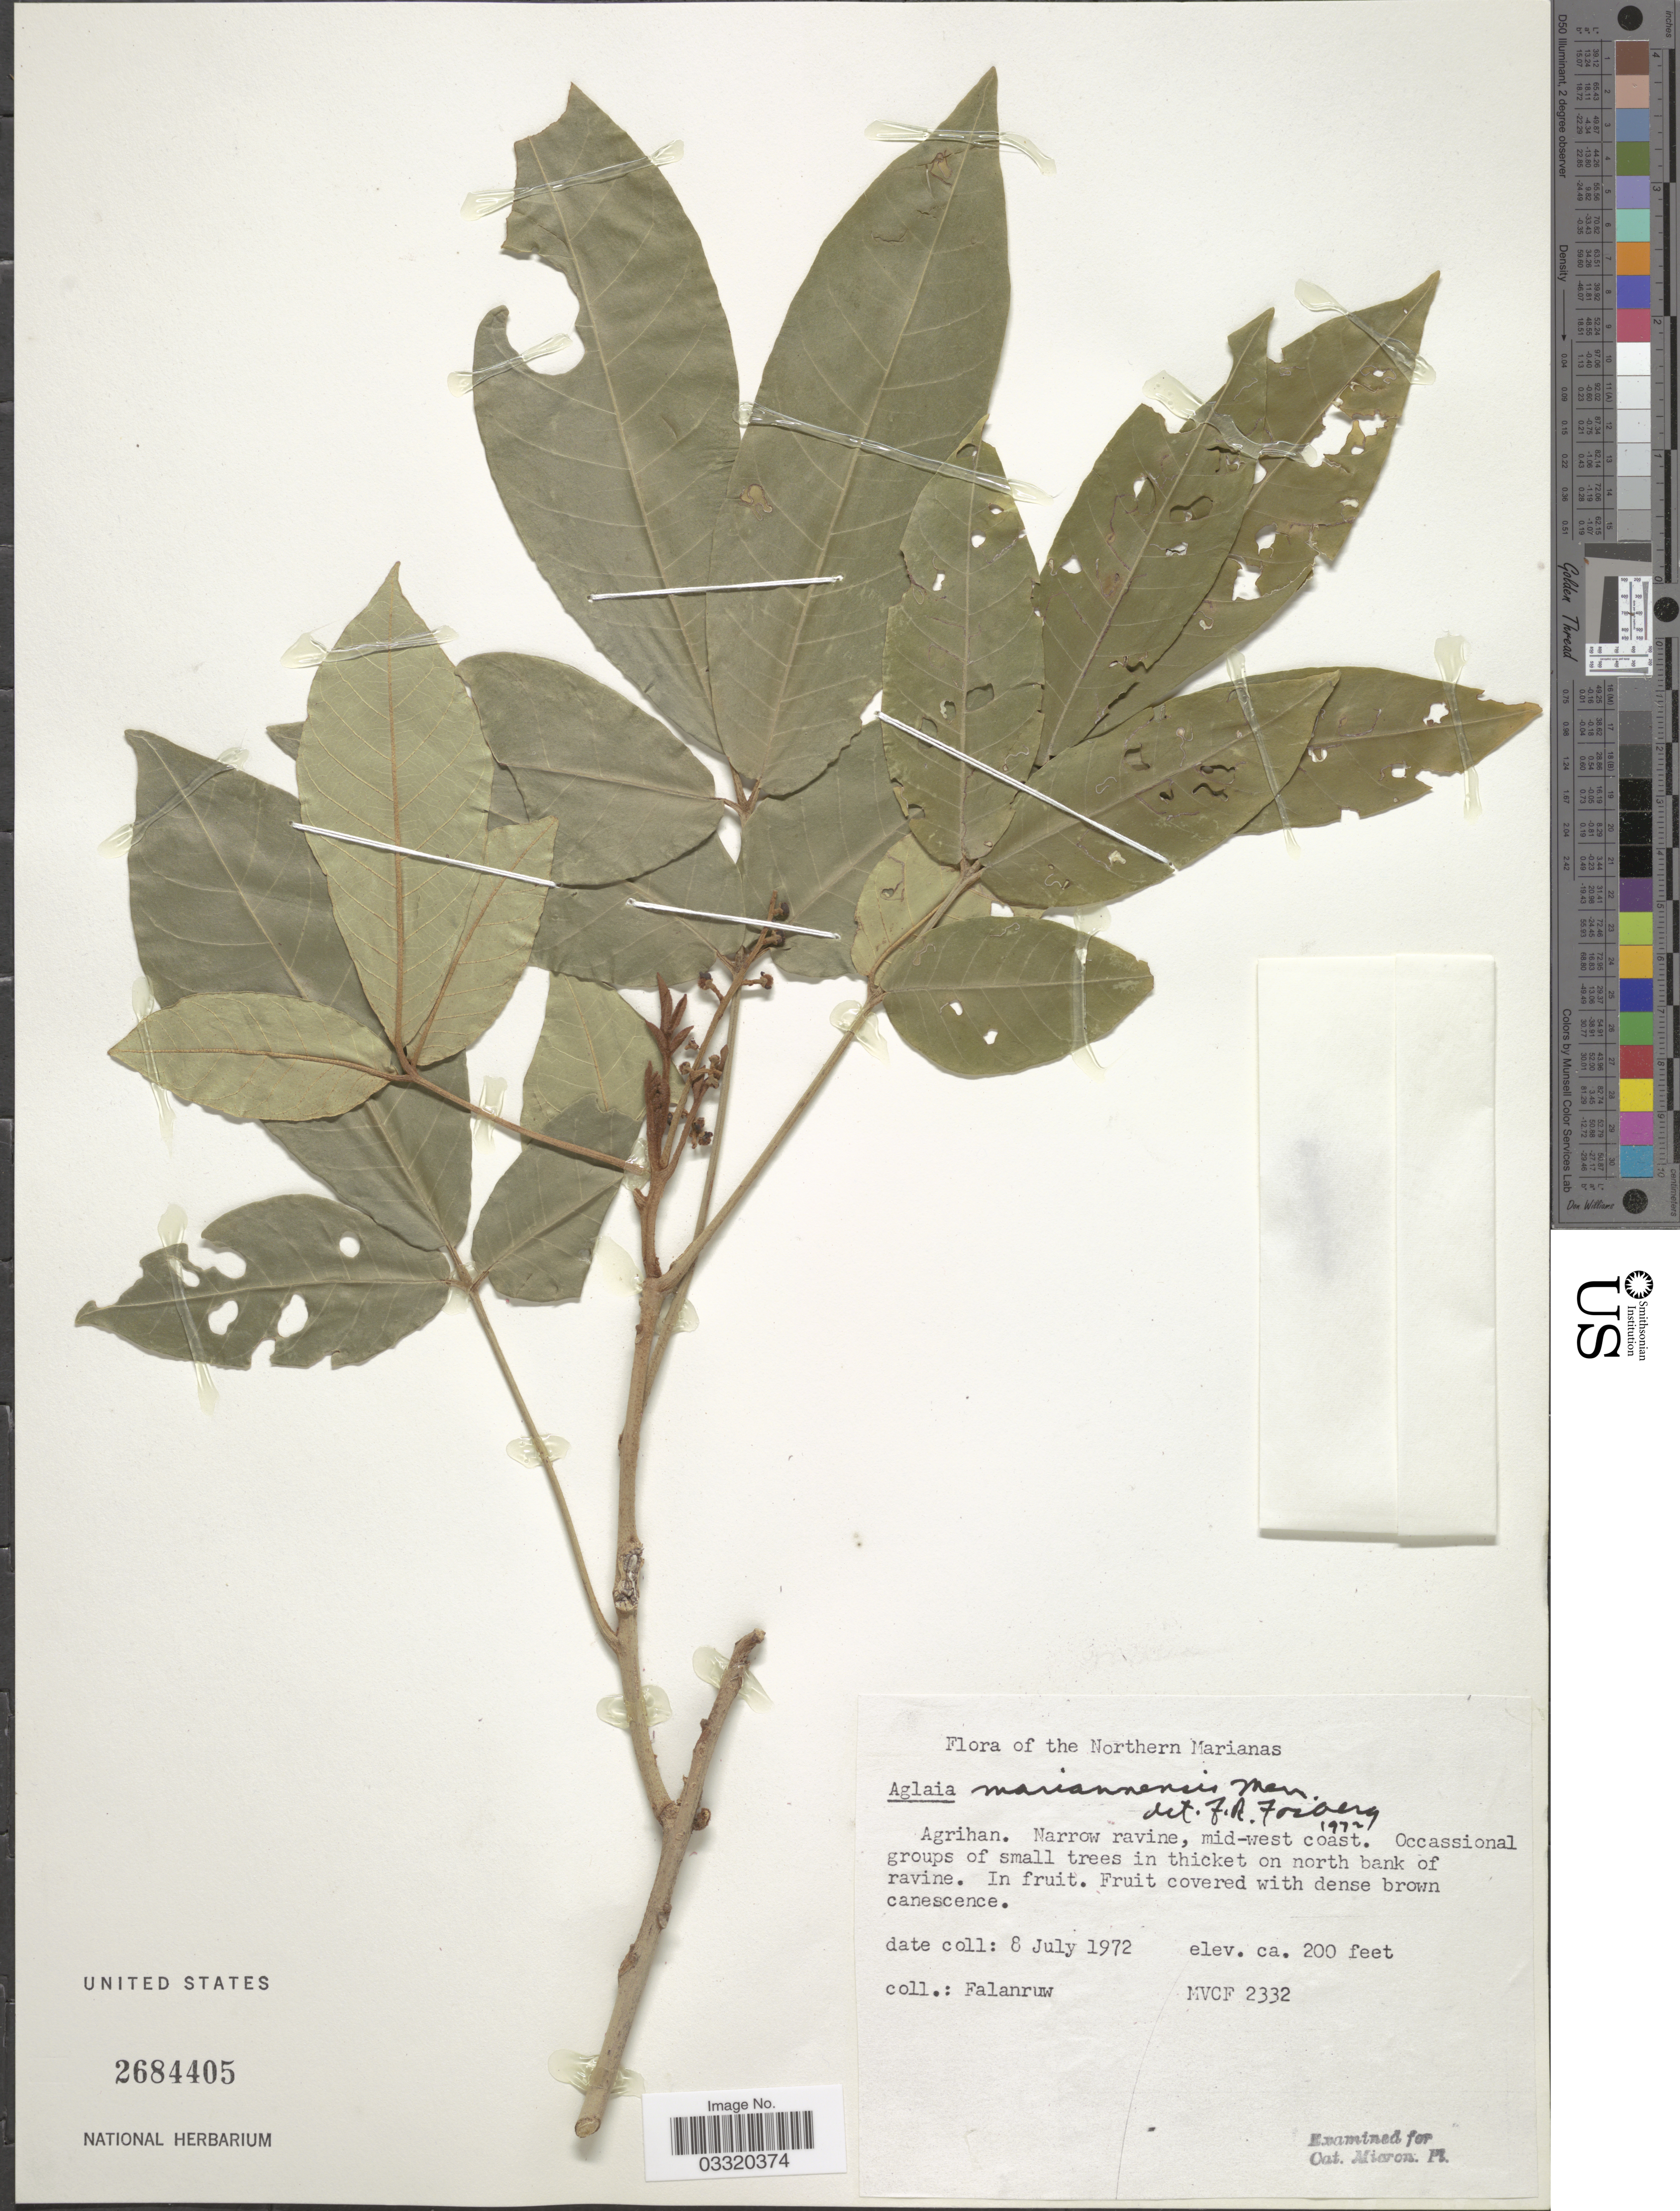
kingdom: Plantae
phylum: Tracheophyta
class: Magnoliopsida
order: Sapindales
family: Meliaceae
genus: Aglaia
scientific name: Aglaia mariannensis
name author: Merr.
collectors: Falanruw, --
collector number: MVCF2332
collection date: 1972-07-08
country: Northern Mariana Islands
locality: Northern Marianas. Agrihan. Narrow ravine, mid-west coast.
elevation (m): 61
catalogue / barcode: US 2684405